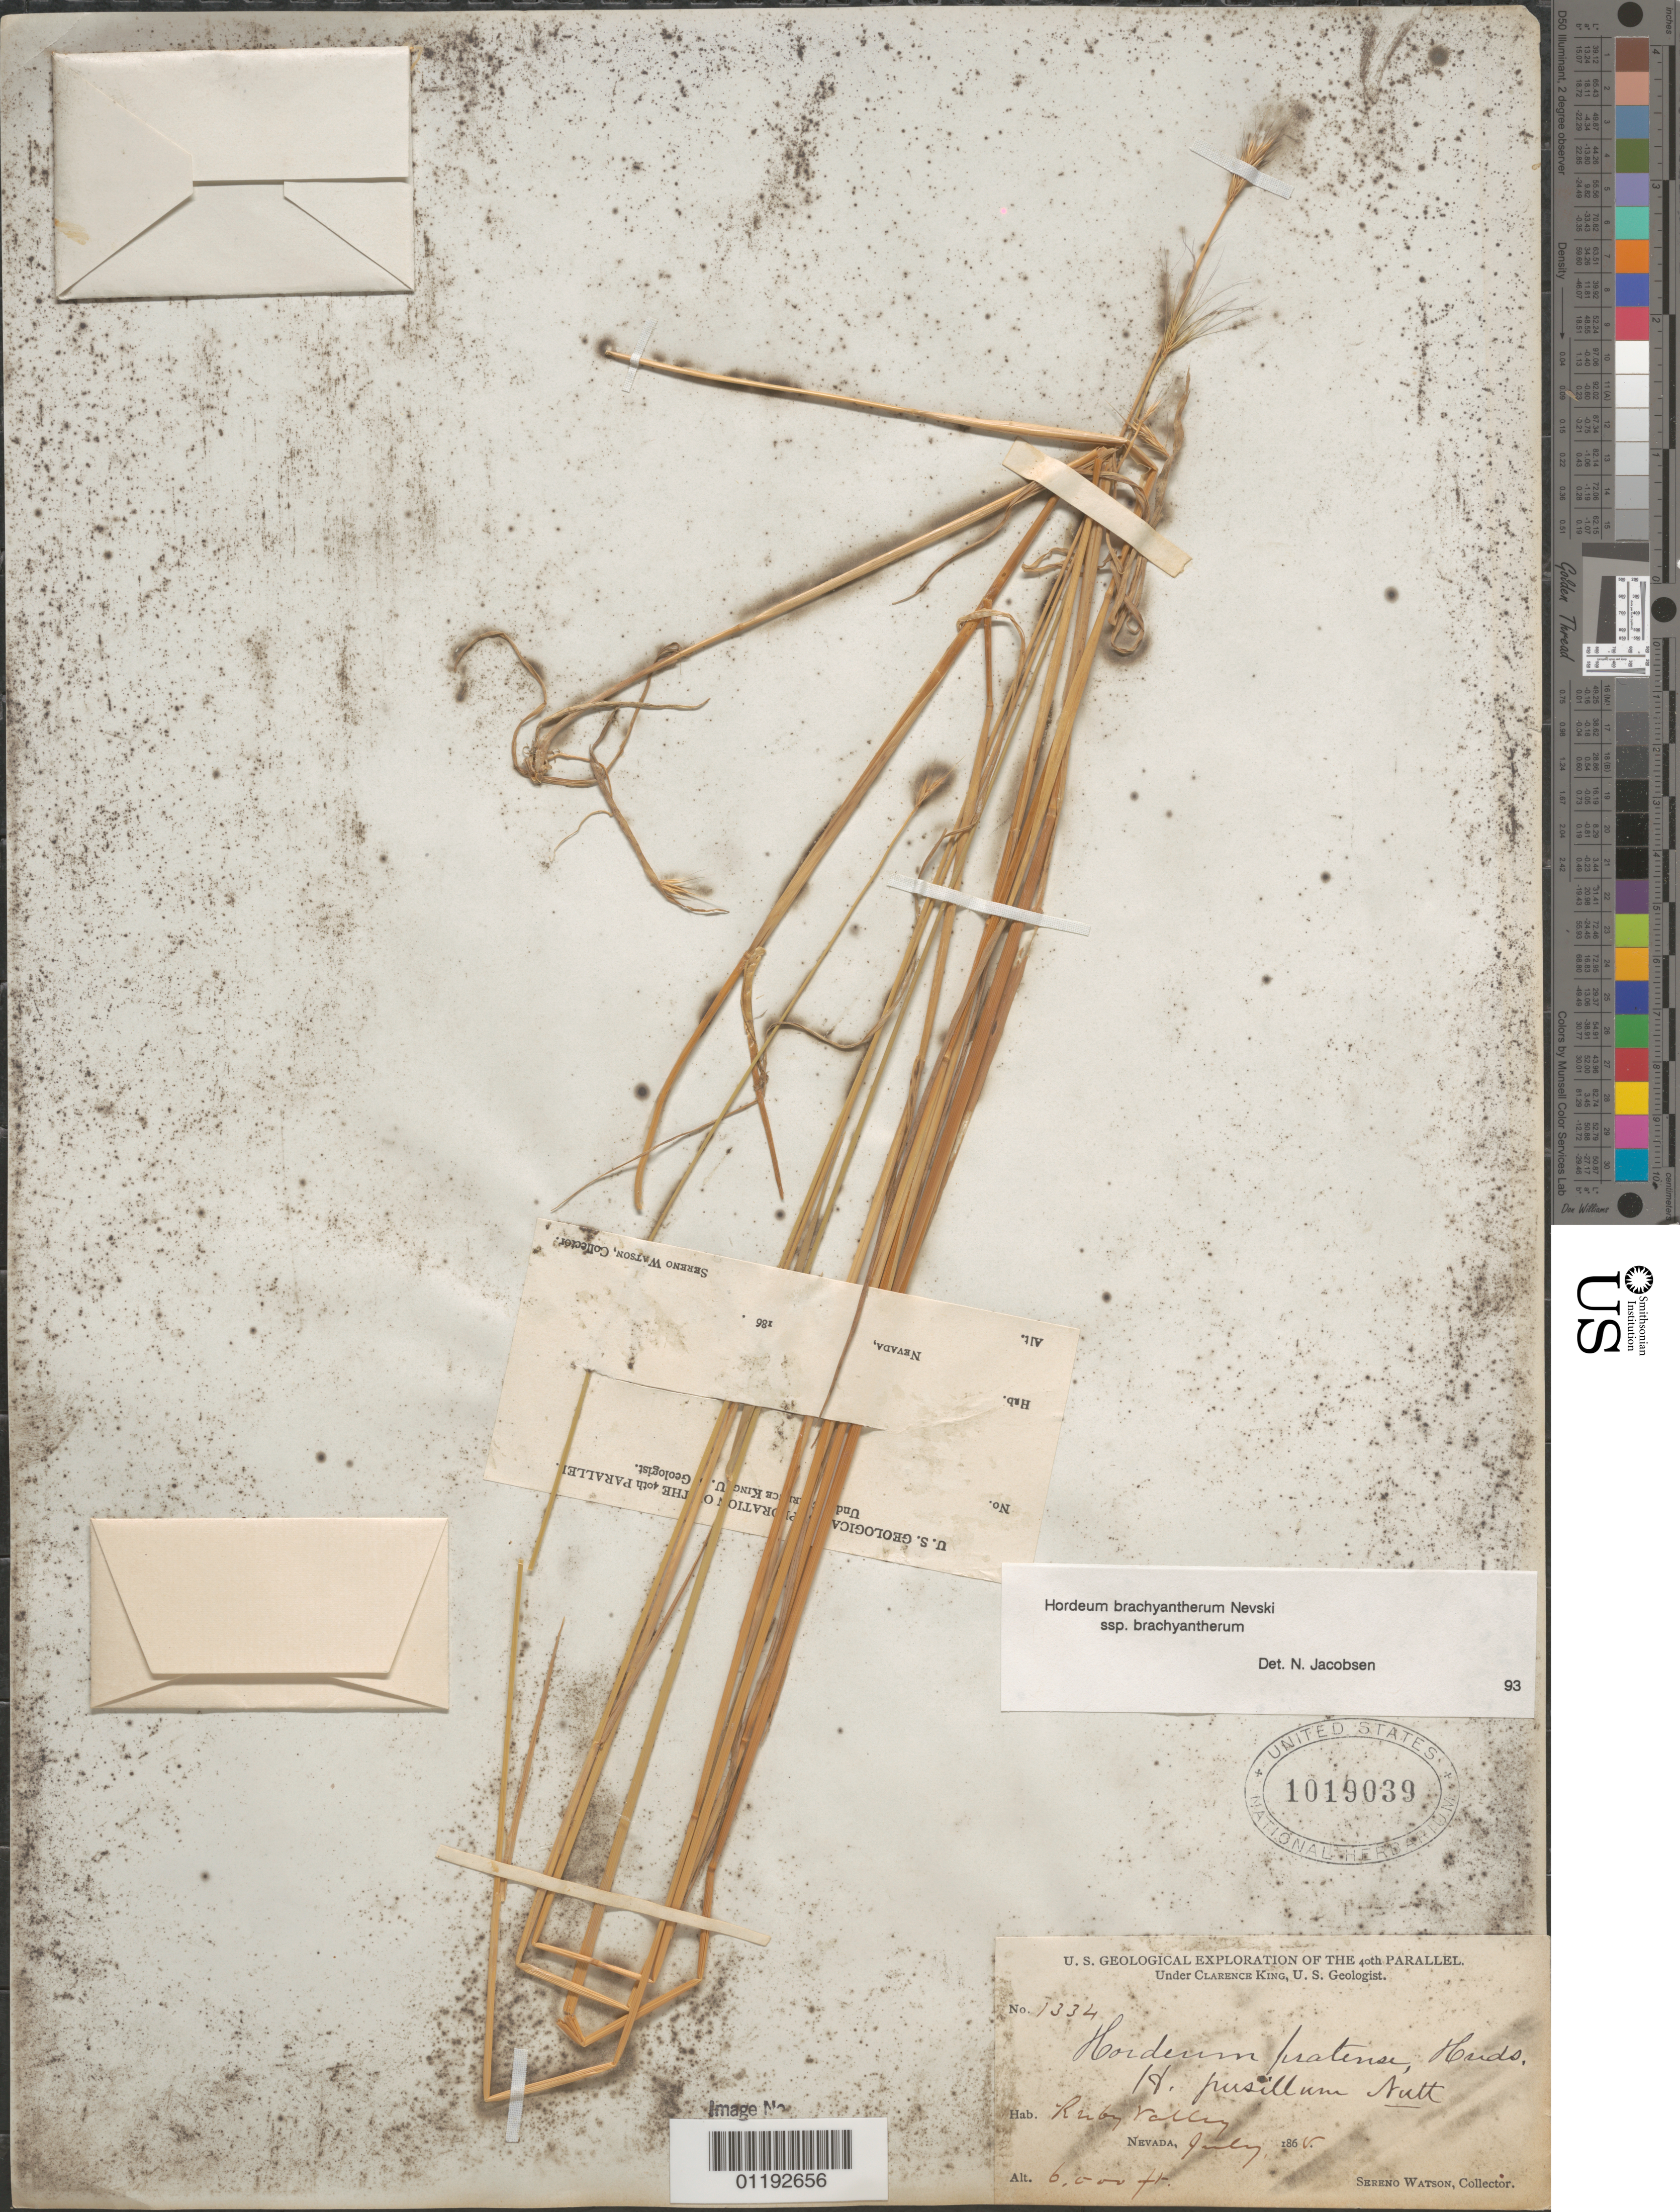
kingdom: Plantae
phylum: Tracheophyta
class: Liliopsida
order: Poales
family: Poaceae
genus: Hordeum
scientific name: Hordeum brachyantherum subsp. brachyantherum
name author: Nevski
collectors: S. Watson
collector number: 1334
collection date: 1868-07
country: United States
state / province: Nevada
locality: Ruby Valley.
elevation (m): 1829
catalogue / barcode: US 1019039